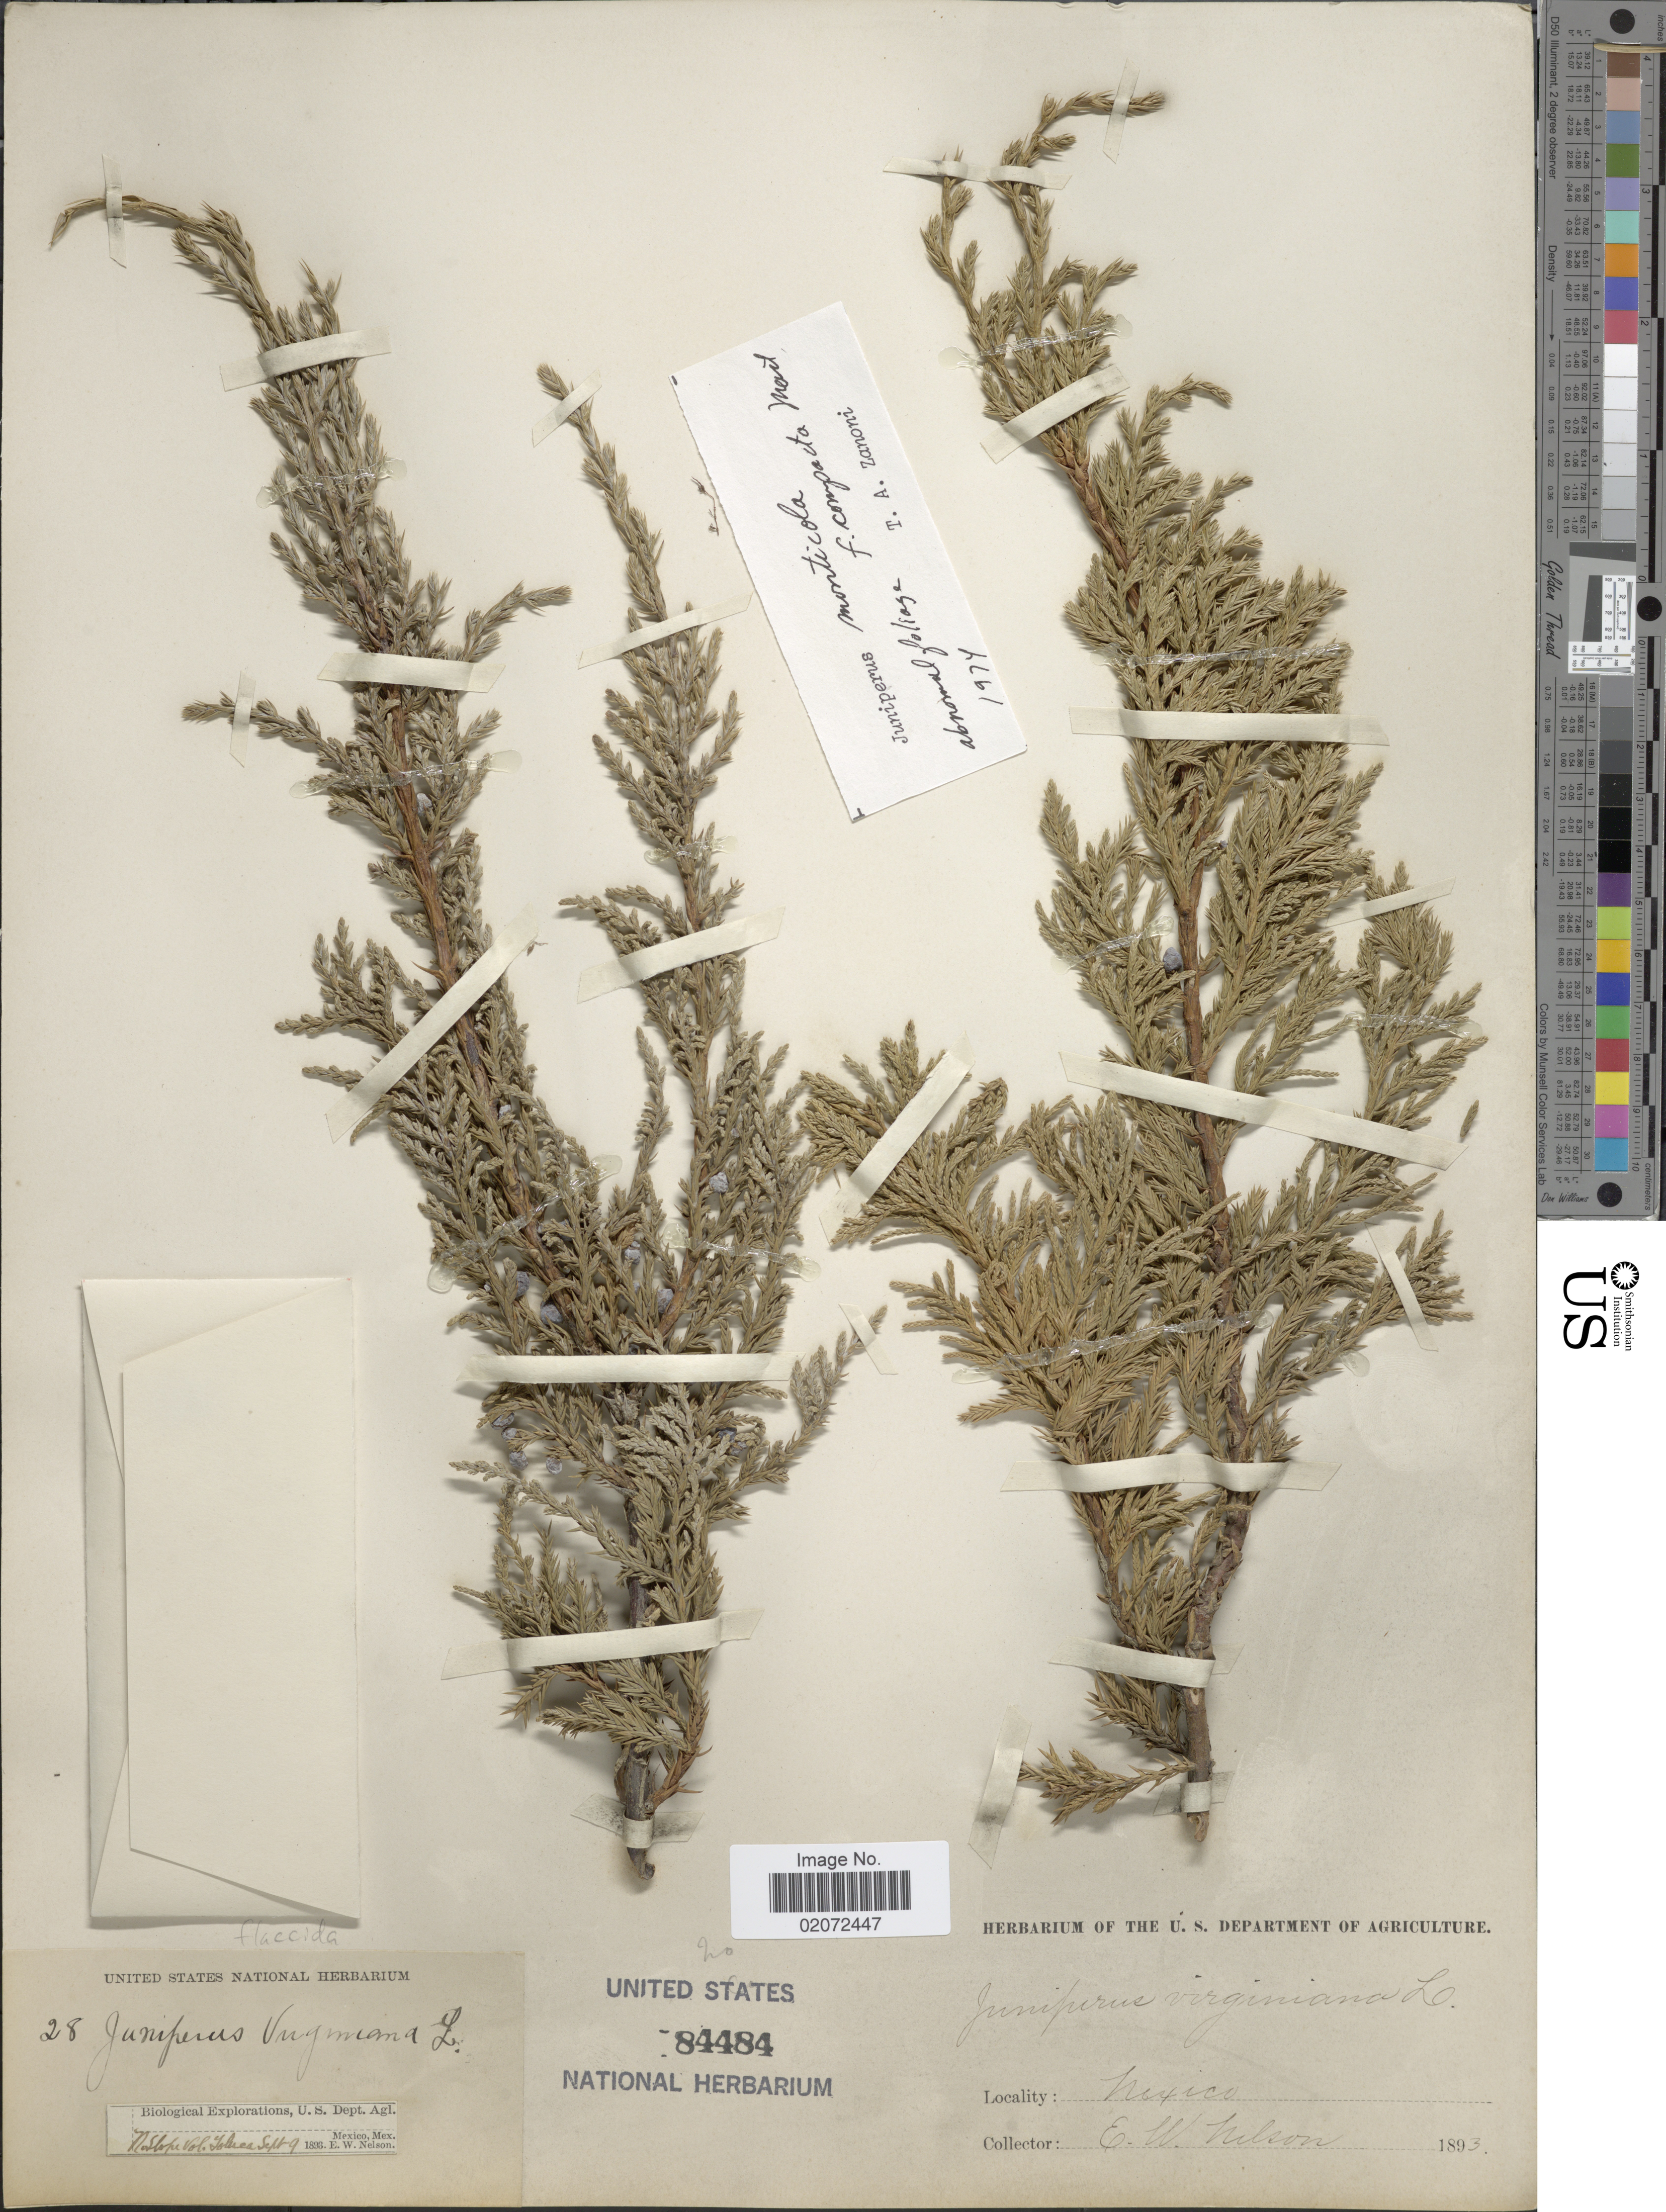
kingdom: Plantae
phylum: Tracheophyta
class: Pinopsida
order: Pinales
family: Cupressaceae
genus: Juniperus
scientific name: Juniperus monticola f. compacta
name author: Martínez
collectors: E. W. Nelson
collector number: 28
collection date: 1893-09-09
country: Mexico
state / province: México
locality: No. slope Vol. Toluca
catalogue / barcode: US 84484